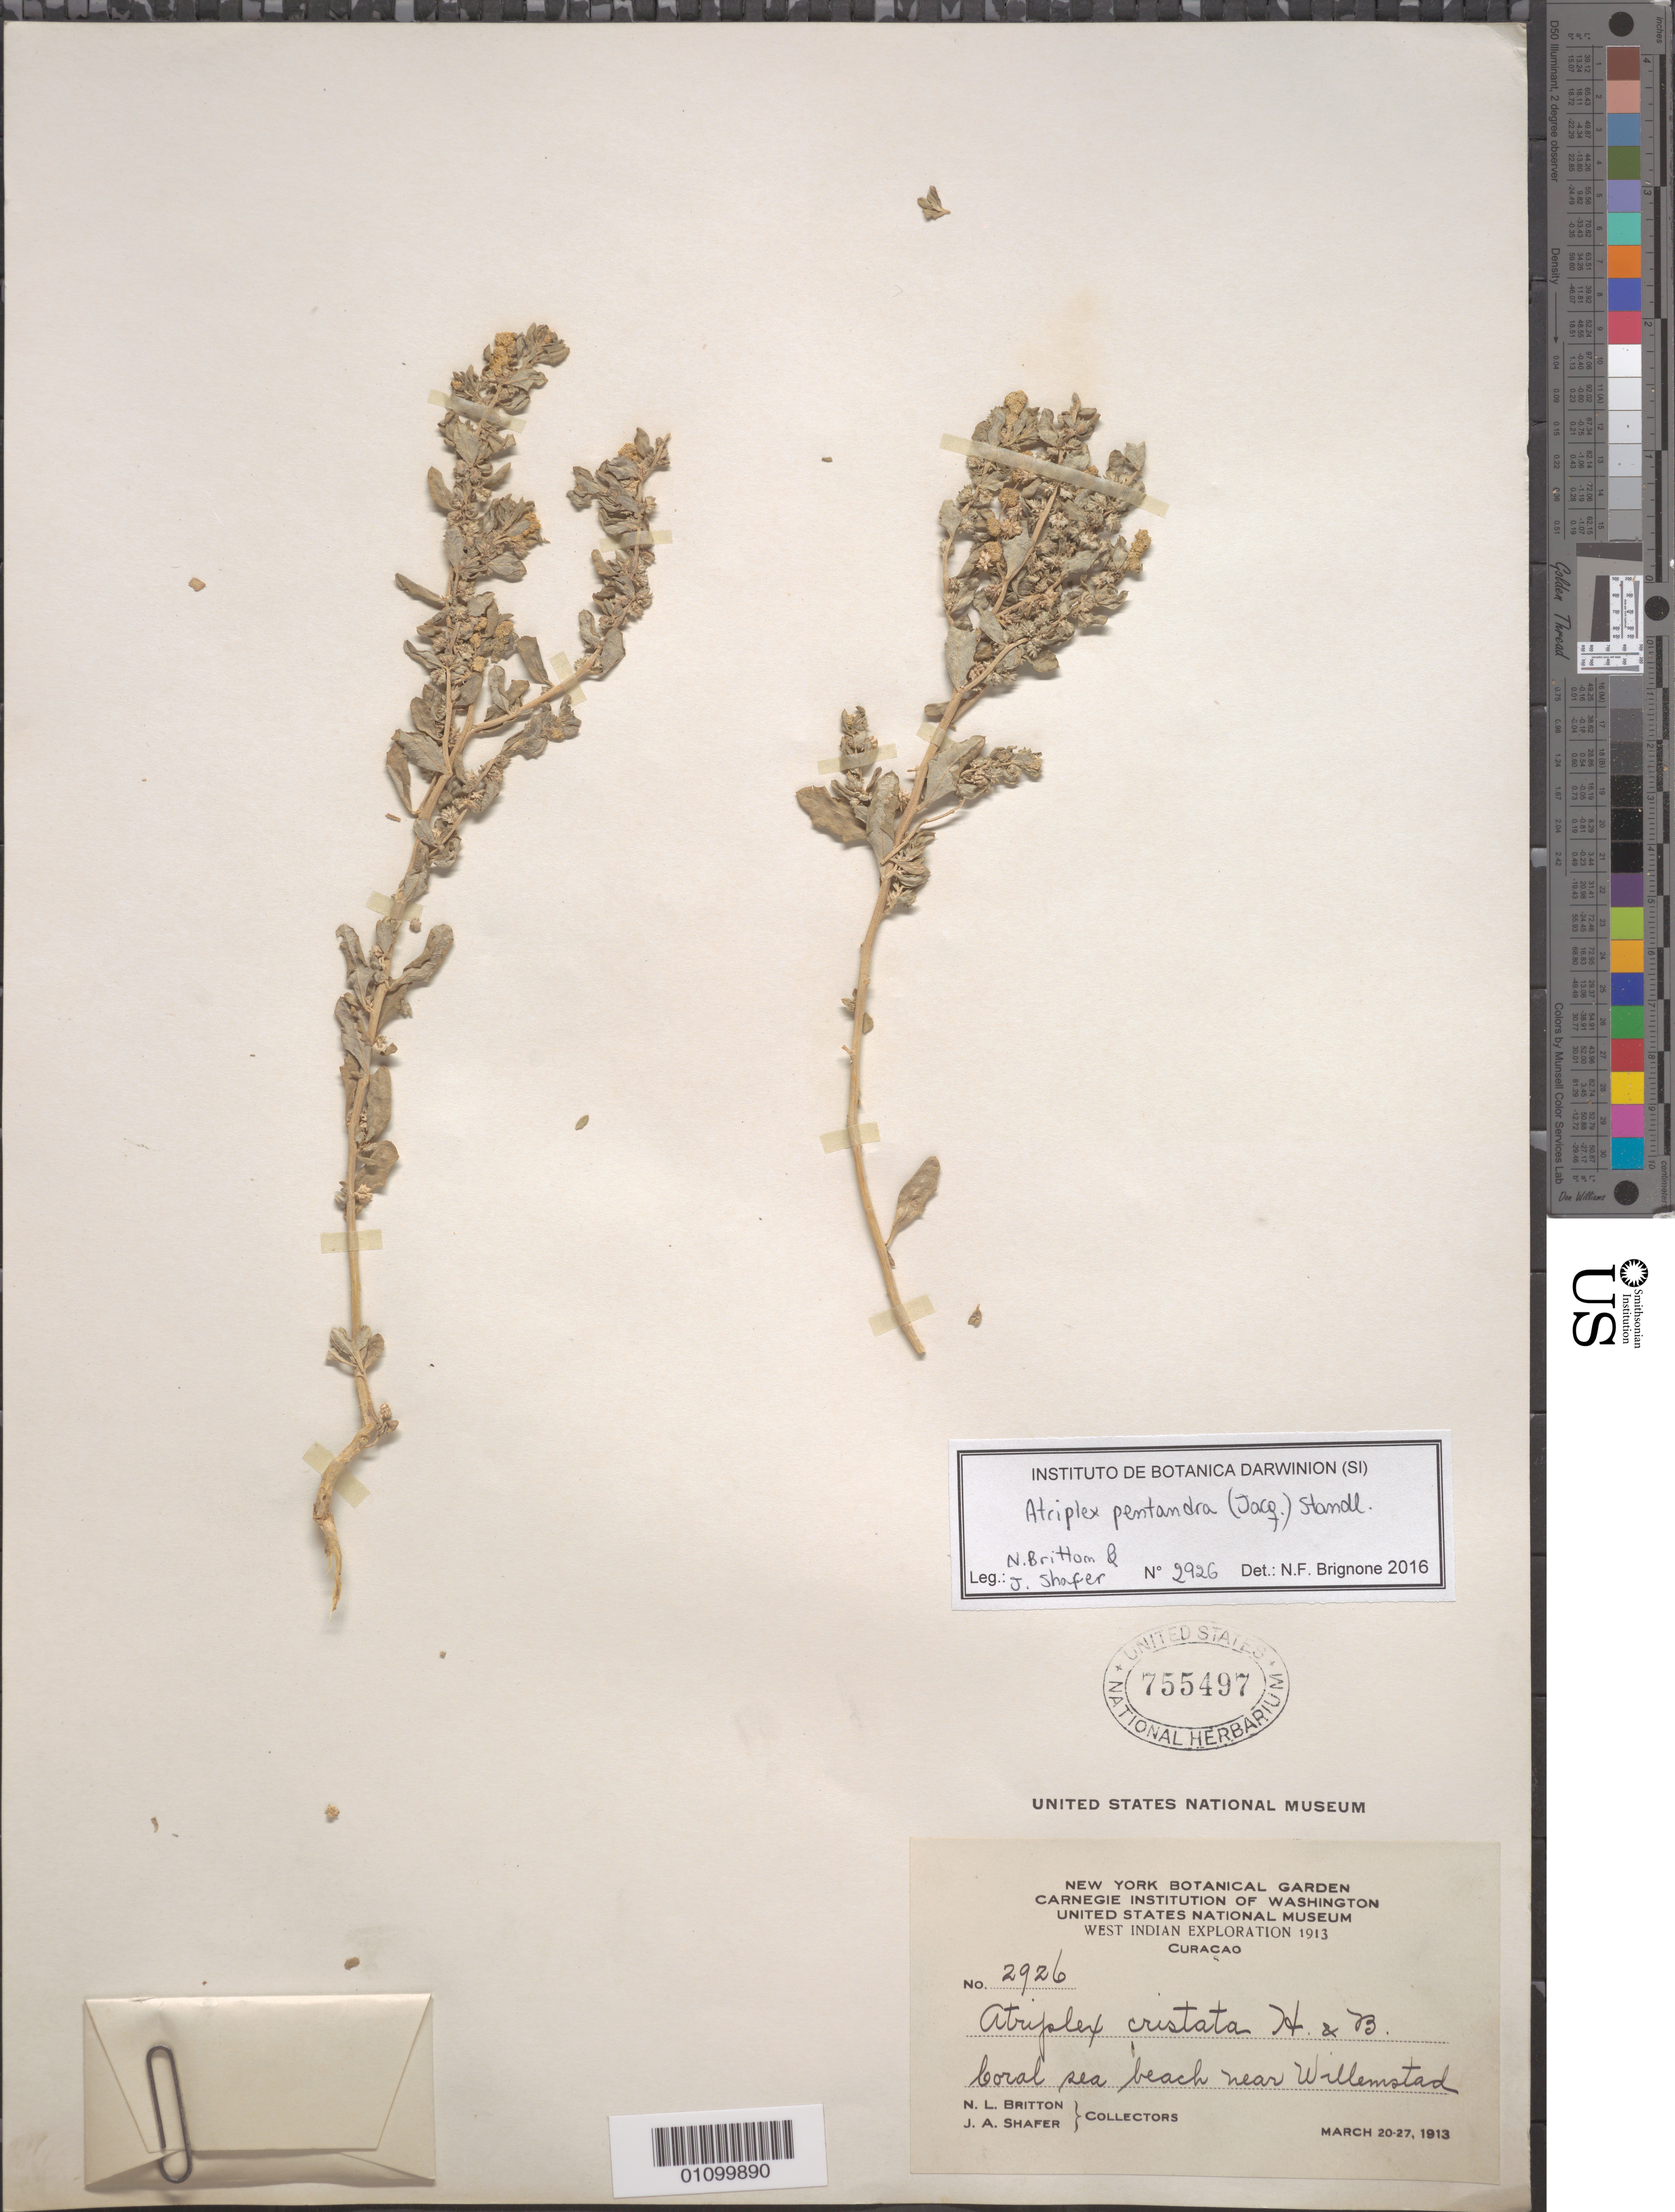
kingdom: Plantae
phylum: Tracheophyta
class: Magnoliopsida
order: Caryophyllales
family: Amaranthaceae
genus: Atriplex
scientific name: Atriplex cristata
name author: Humb. & Bonpl. ex Willd.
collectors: N. Britton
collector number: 2926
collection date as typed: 20 Mar 1913 to 27 Mar 1913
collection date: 1913-03-20/1913-03-27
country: Curaçao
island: Curaçao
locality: Local sea beach near Willematad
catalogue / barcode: US 755497